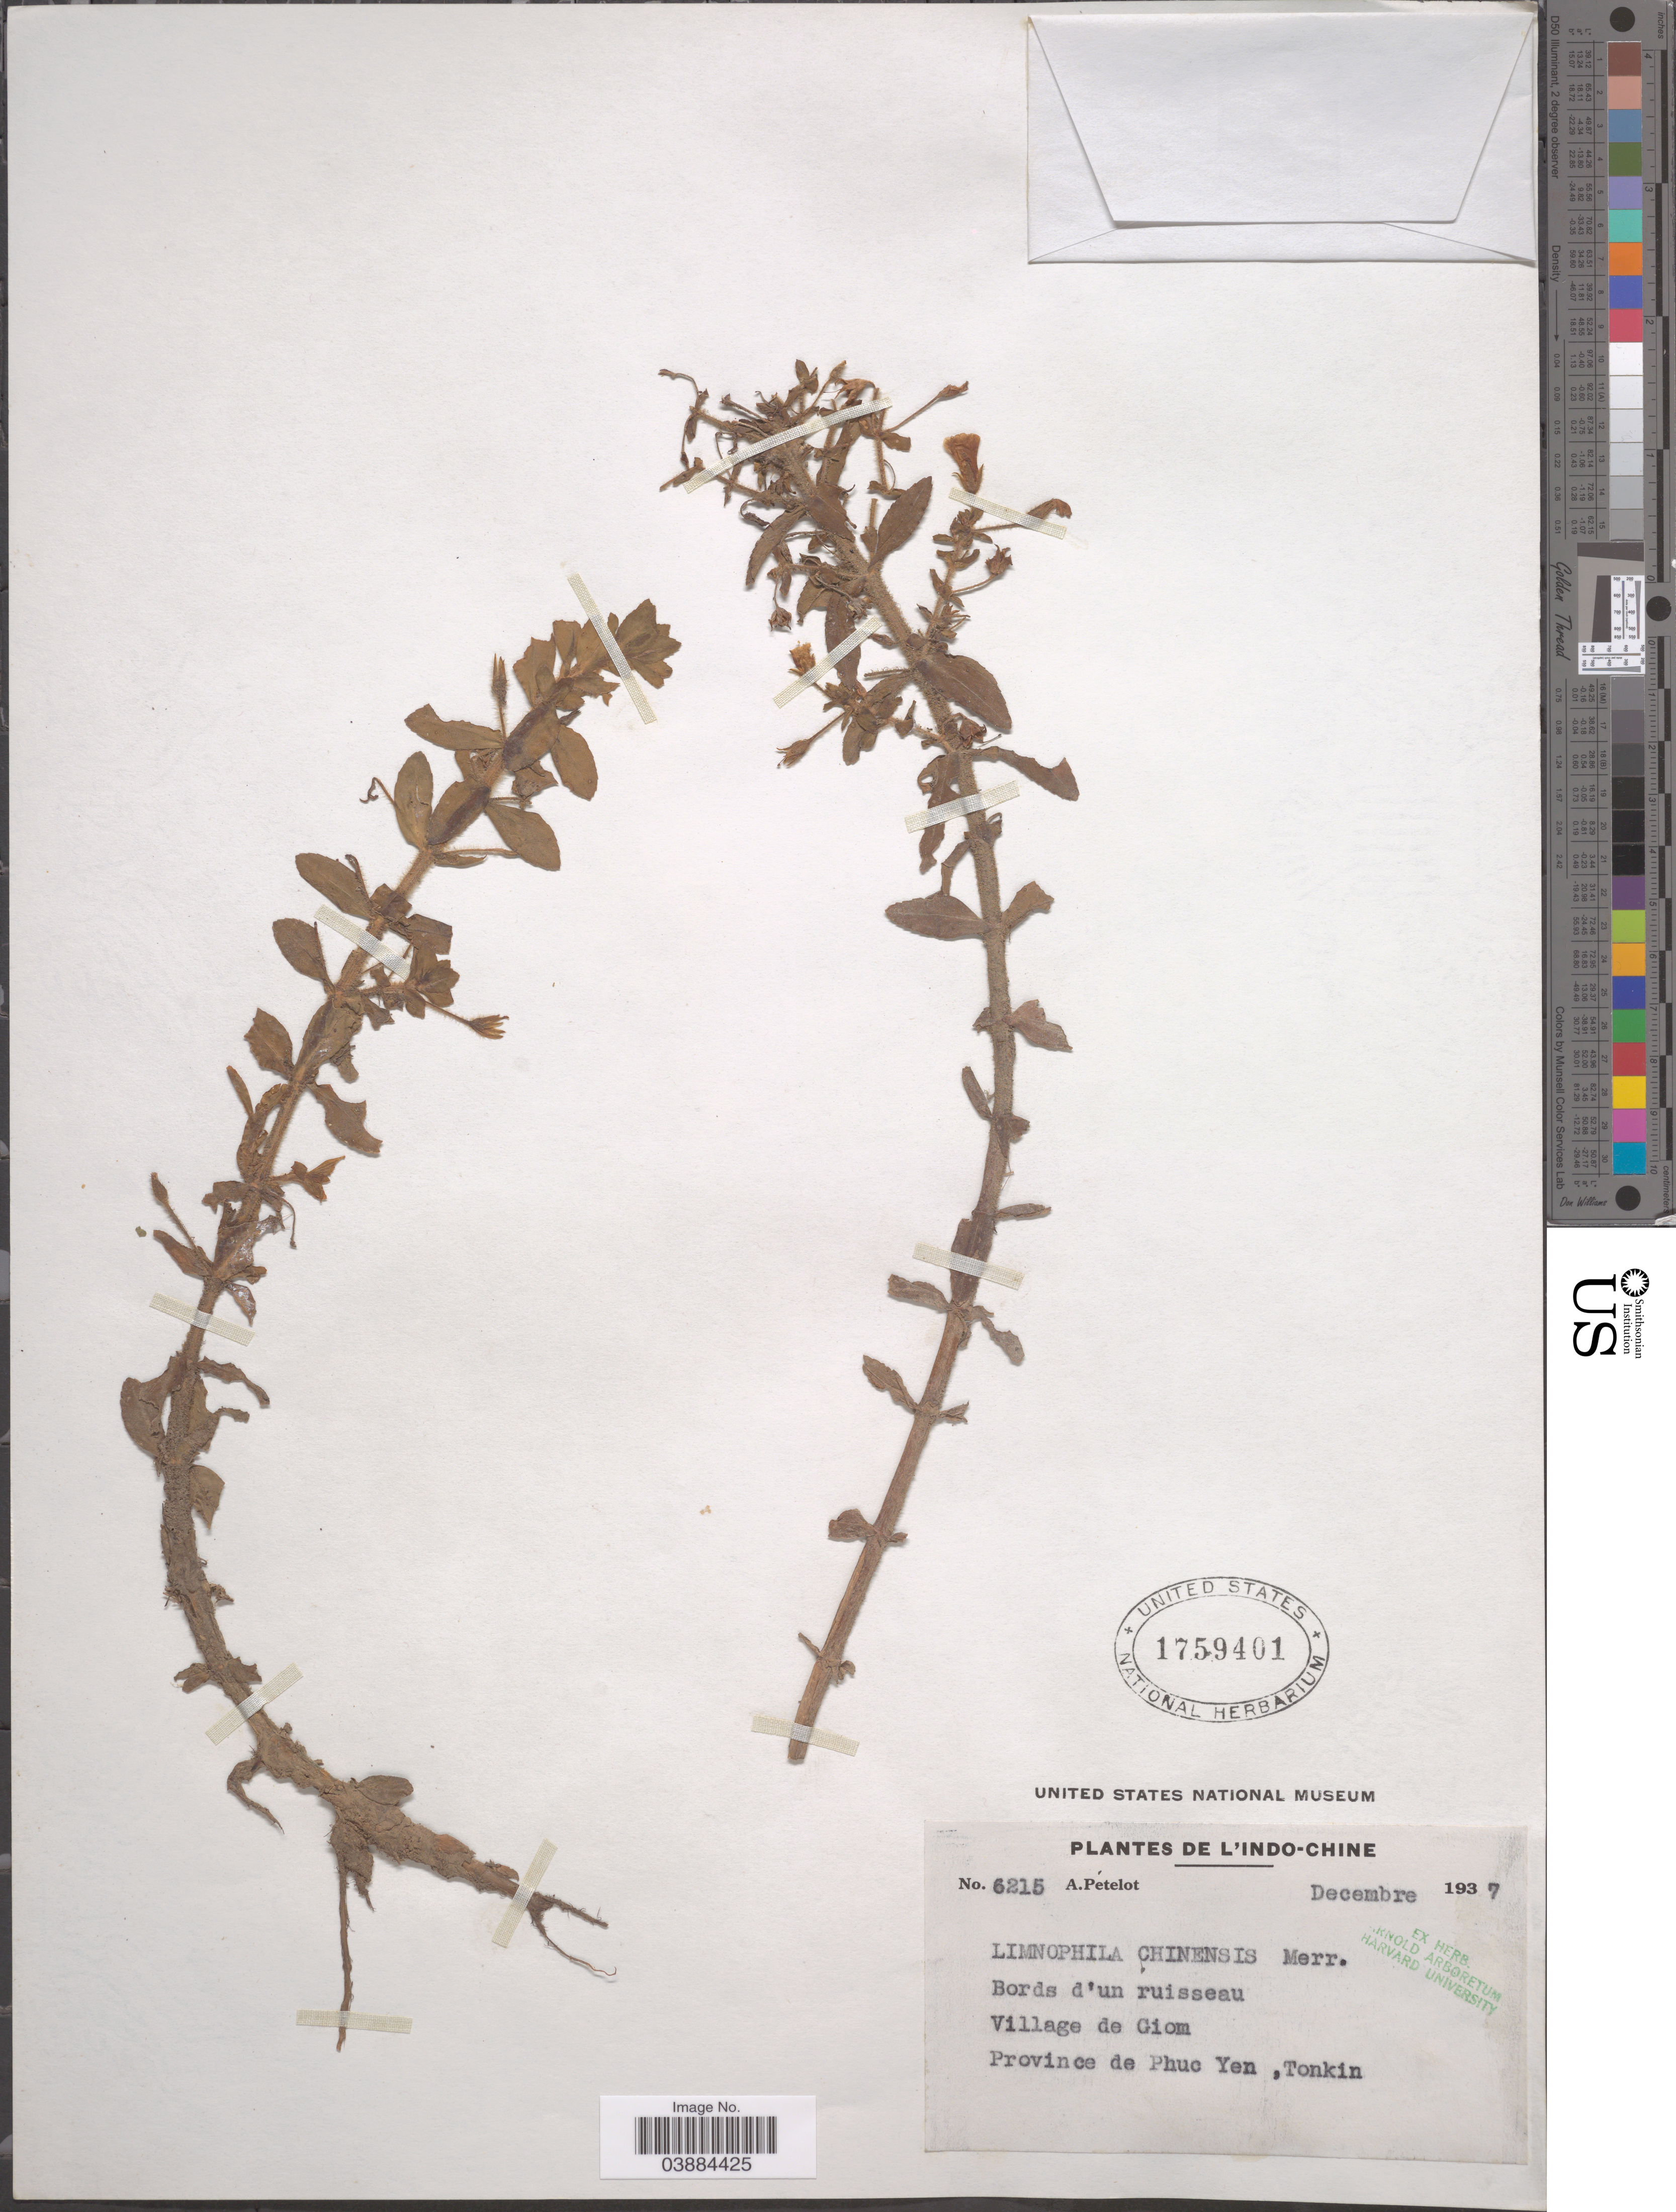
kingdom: Plantae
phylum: Tracheophyta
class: Magnoliopsida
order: Lamiales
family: Plantaginaceae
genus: Limnophila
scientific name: Limnophila chinensis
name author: (Osbeck) Merr.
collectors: A. Petelot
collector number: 6215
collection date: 1937-12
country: Vietnam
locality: L'Indo-Chine. Village de Giom. Province de Phuc Yen, Tonkin.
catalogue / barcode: US 1759401